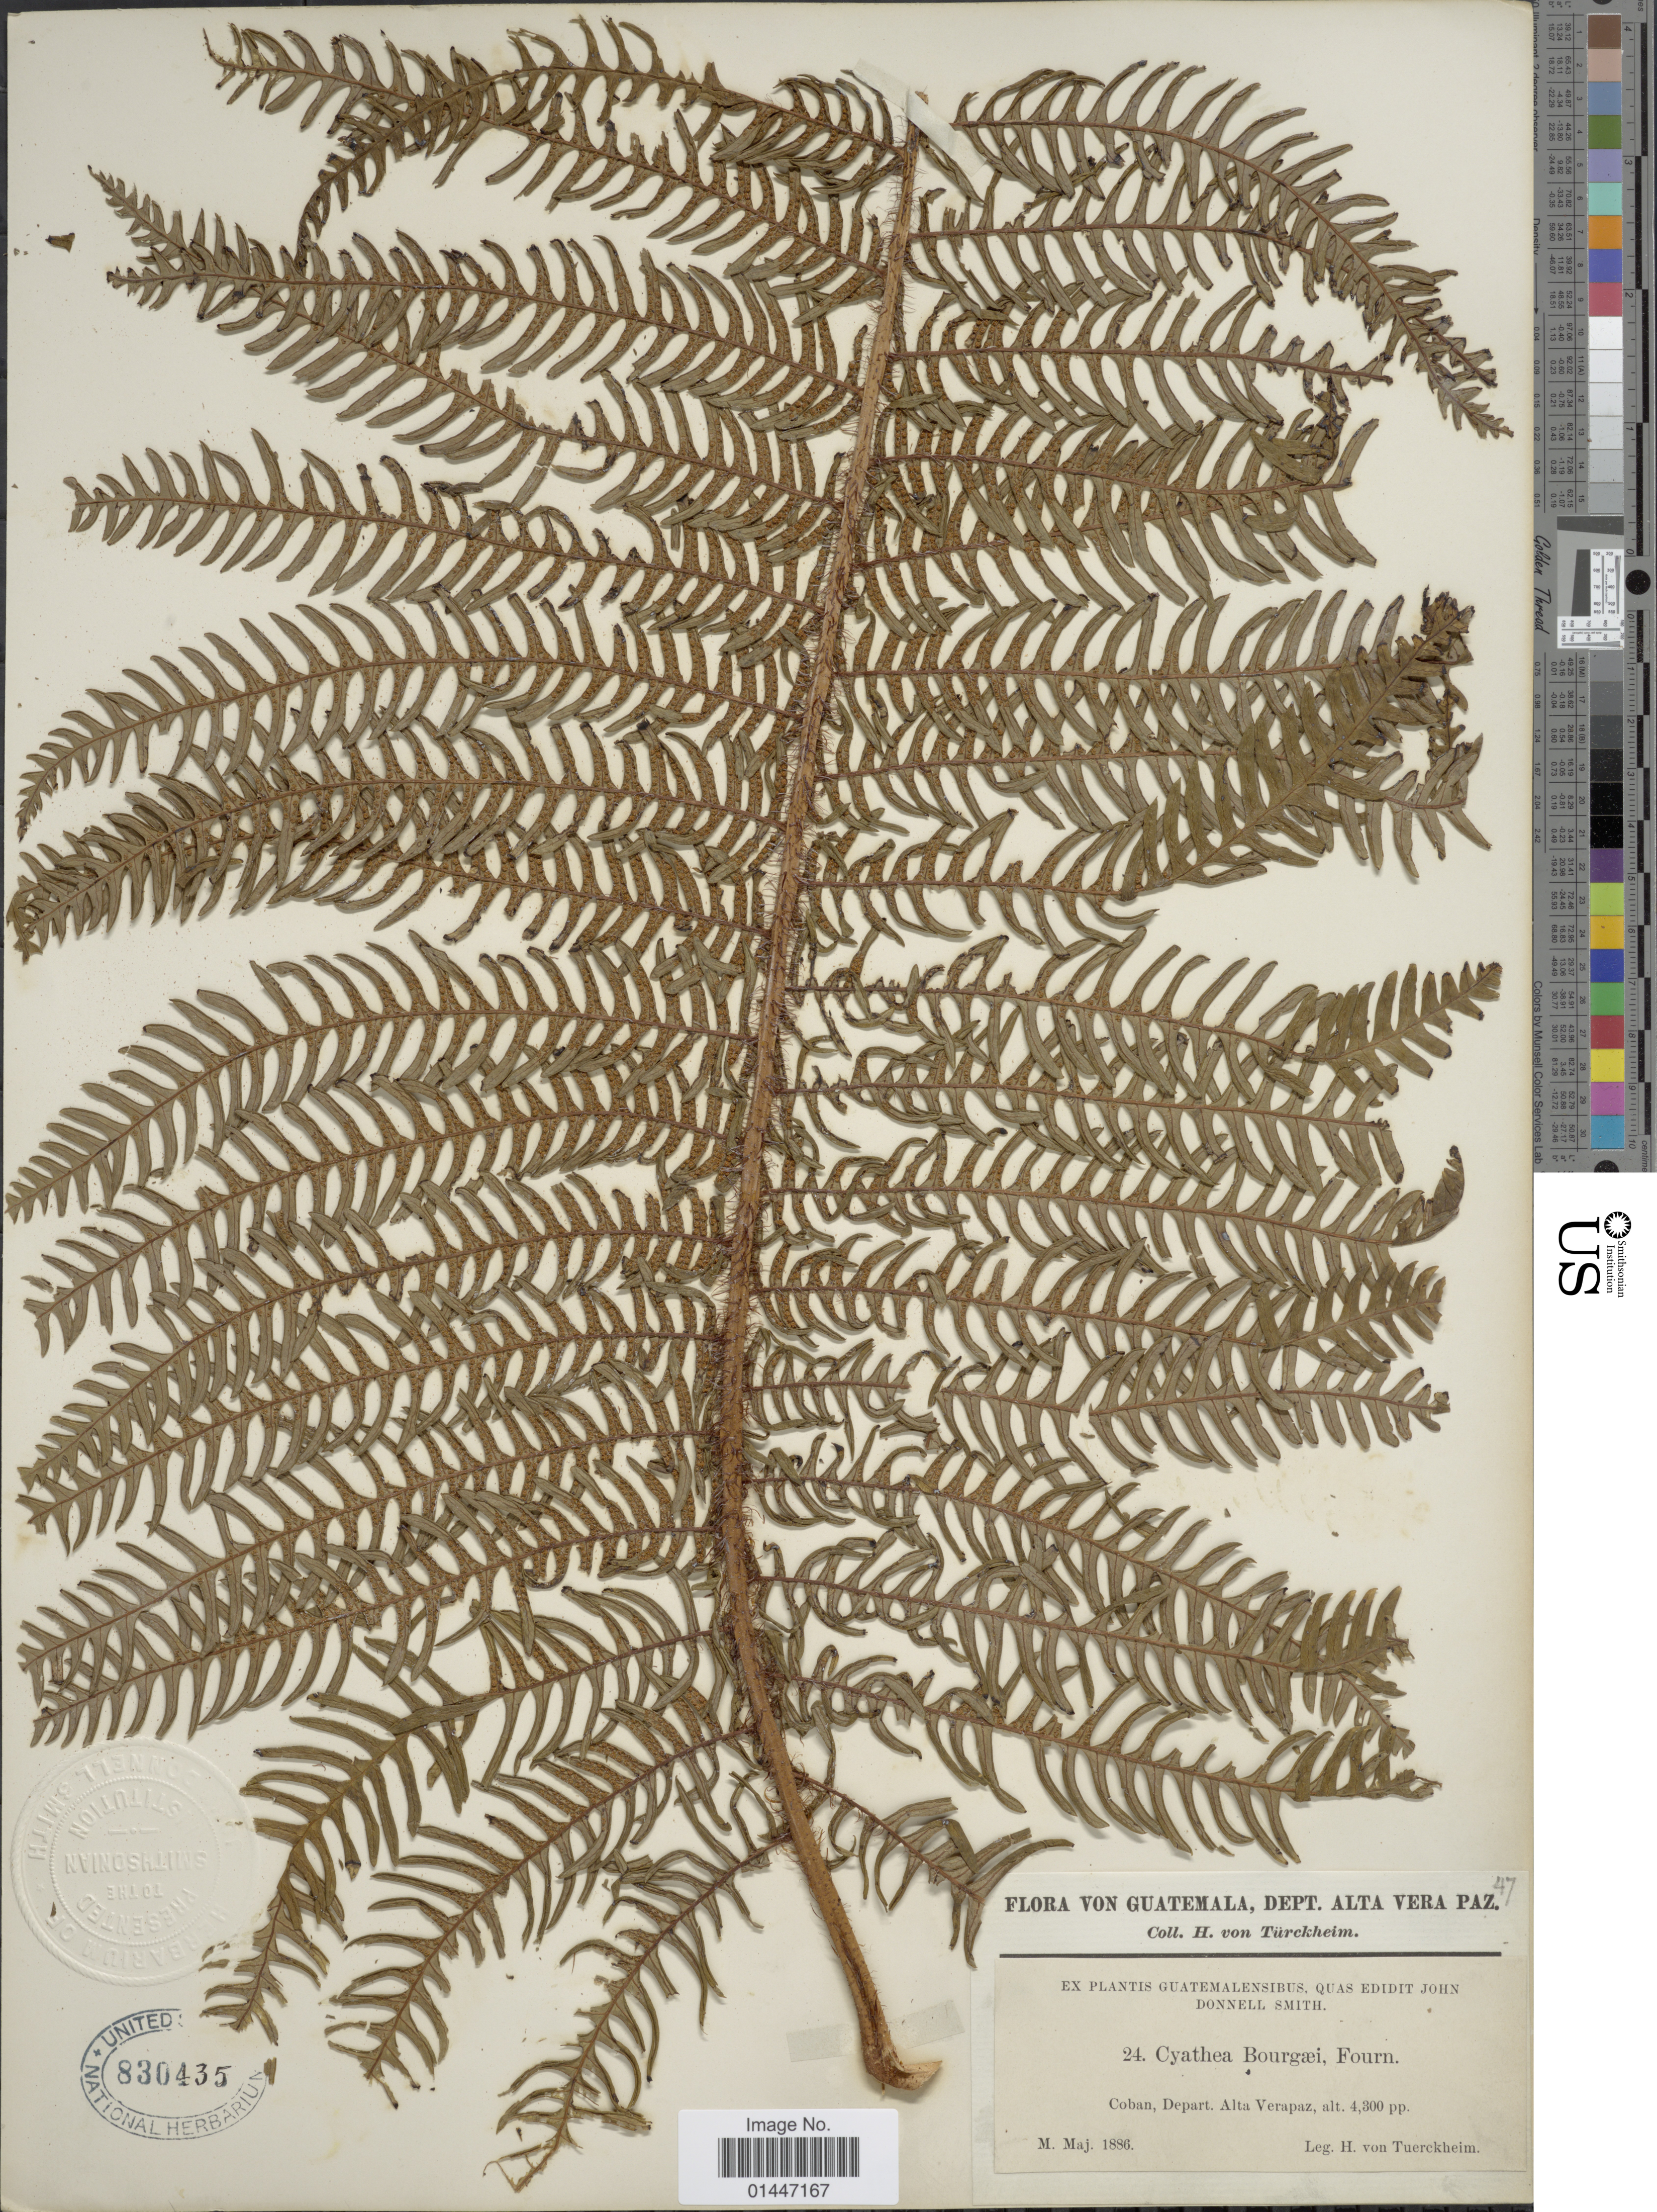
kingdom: Plantae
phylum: Tracheophyta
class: Polypodiopsida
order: Cyatheales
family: Cyatheaceae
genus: Sphaeropteris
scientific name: Sphaeropteris horrida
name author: (Liebm.) R.M. Tryon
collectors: H. von Türckheim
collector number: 24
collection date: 1886-05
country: Guatemala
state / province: Alta Verapaz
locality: Coban, Depart. Alta Verapaz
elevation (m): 1311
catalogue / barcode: US 830435